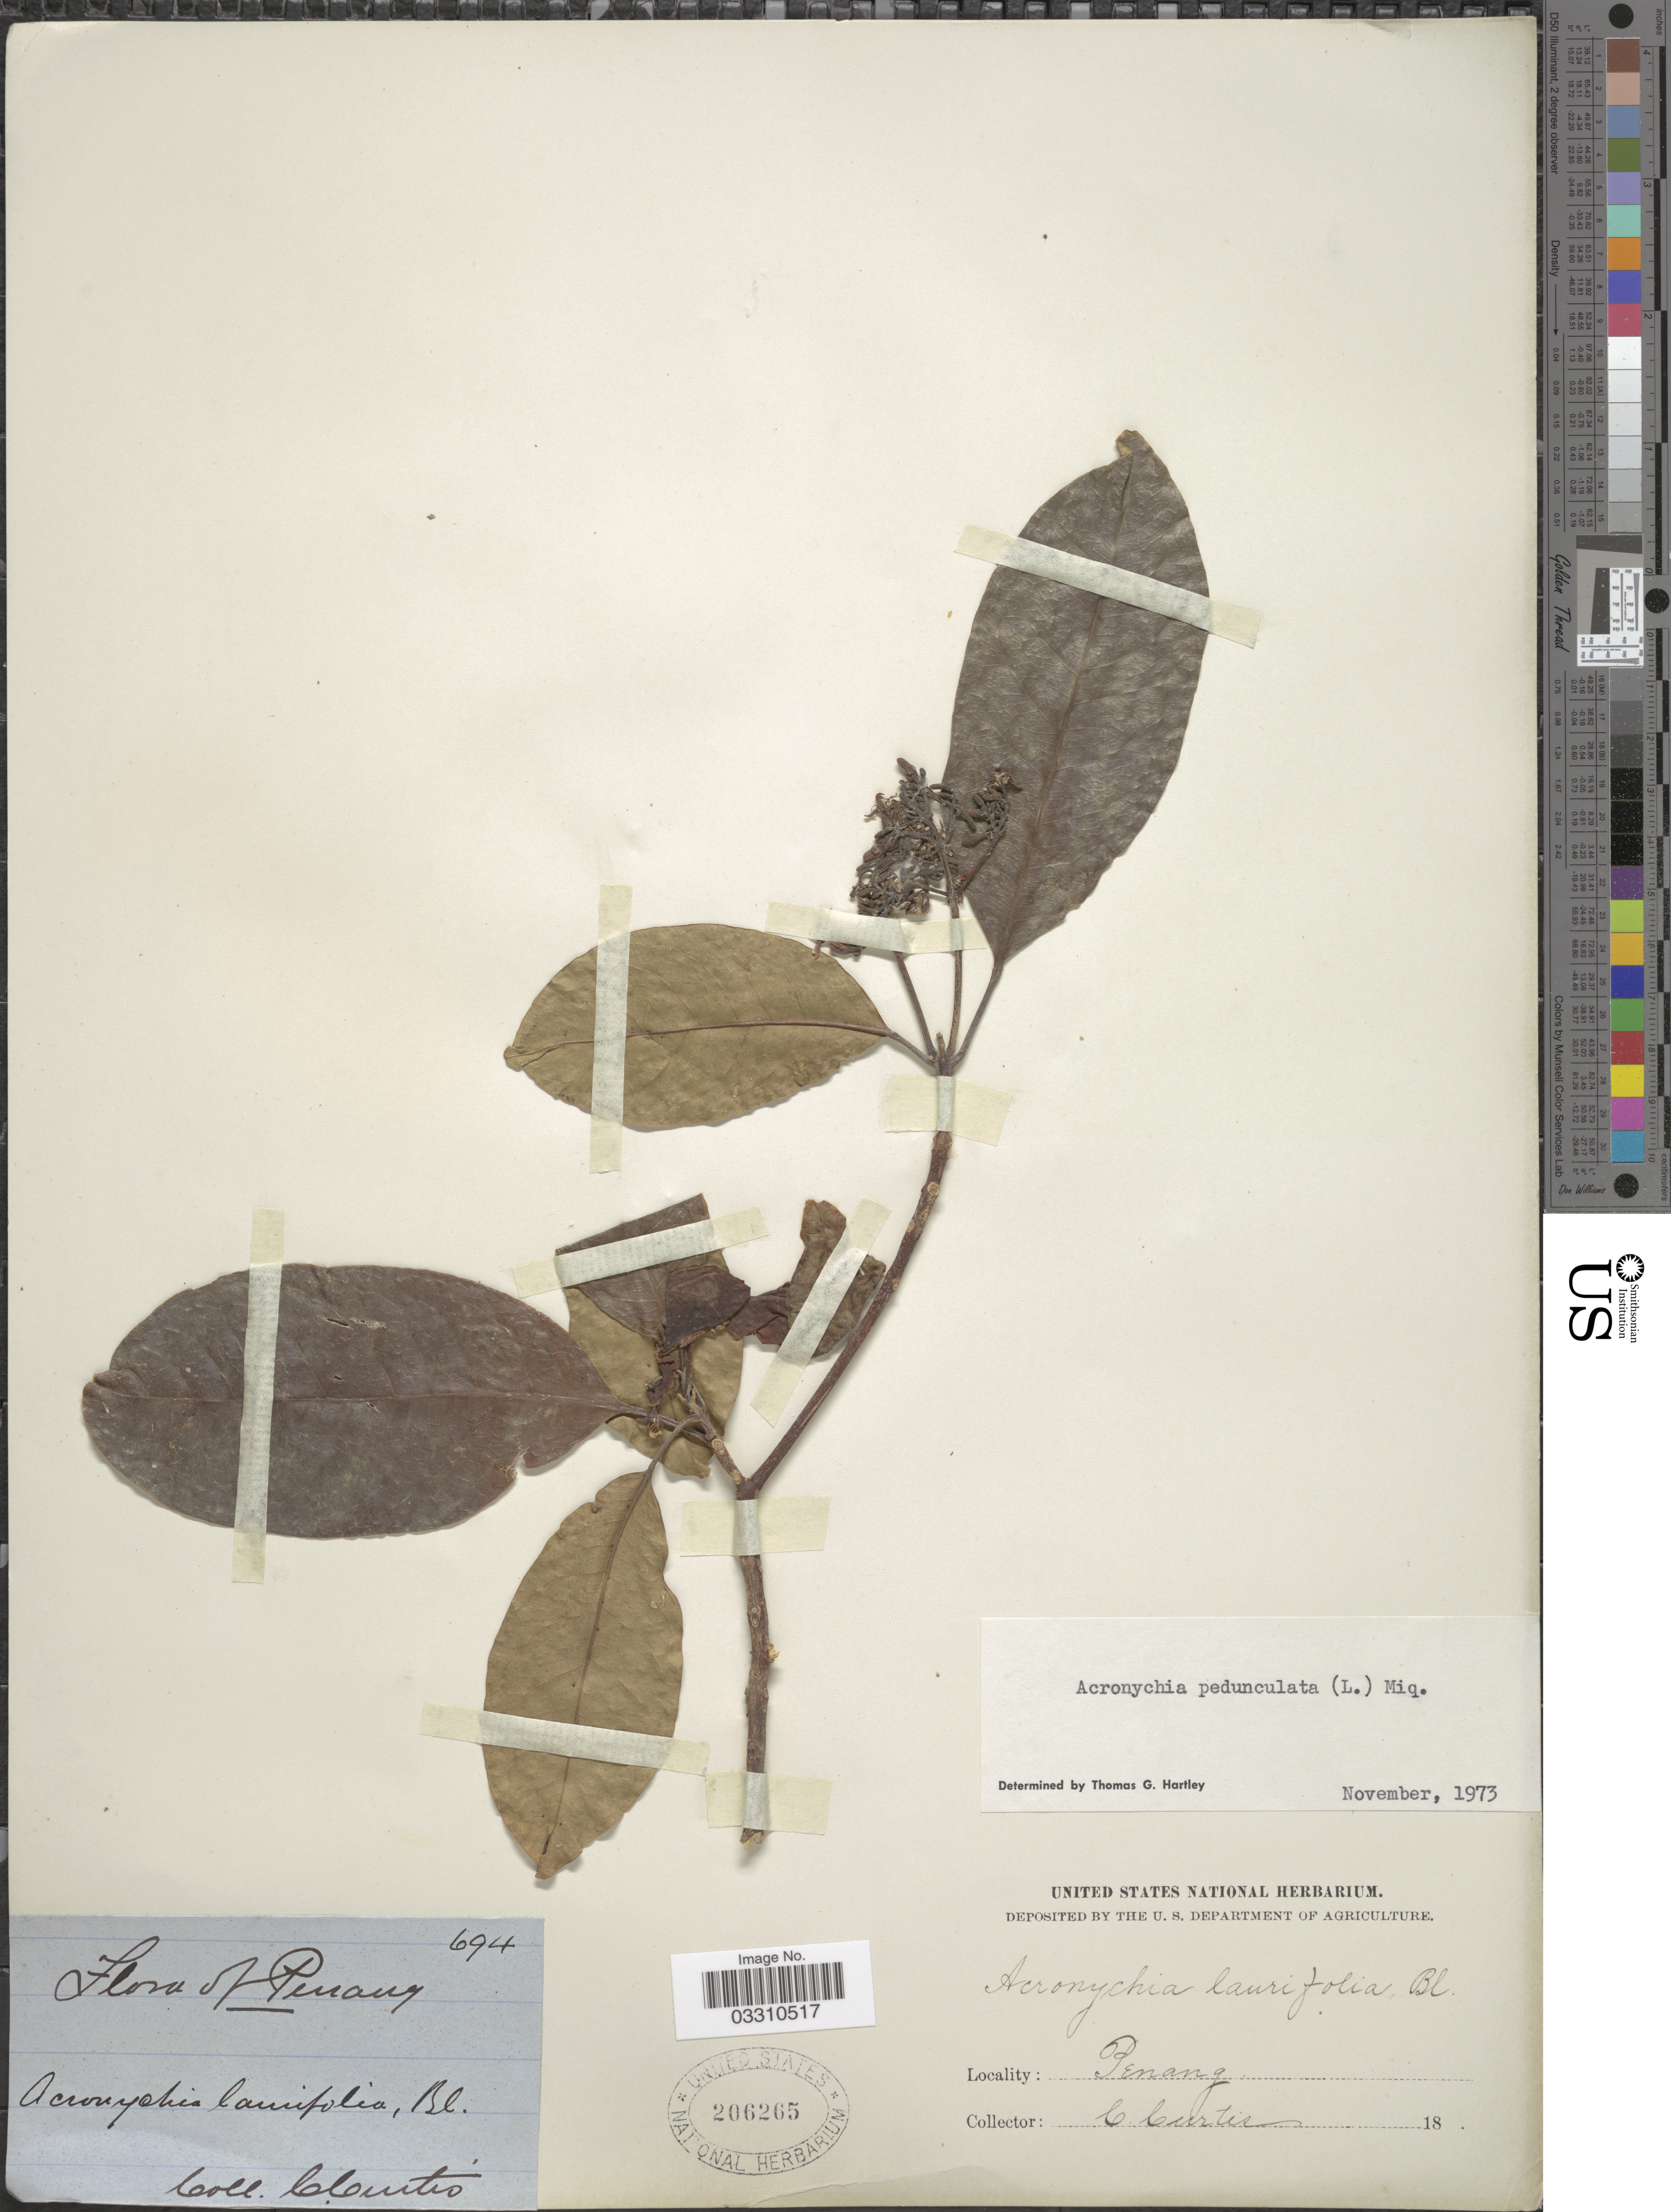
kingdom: Plantae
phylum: Tracheophyta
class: Magnoliopsida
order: Sapindales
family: Rutaceae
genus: Acronychia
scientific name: Acronychia pedunculata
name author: (L.) Miq.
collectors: C. Curtis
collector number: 694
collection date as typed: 18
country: Malaysia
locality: Penang.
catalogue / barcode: US 206265